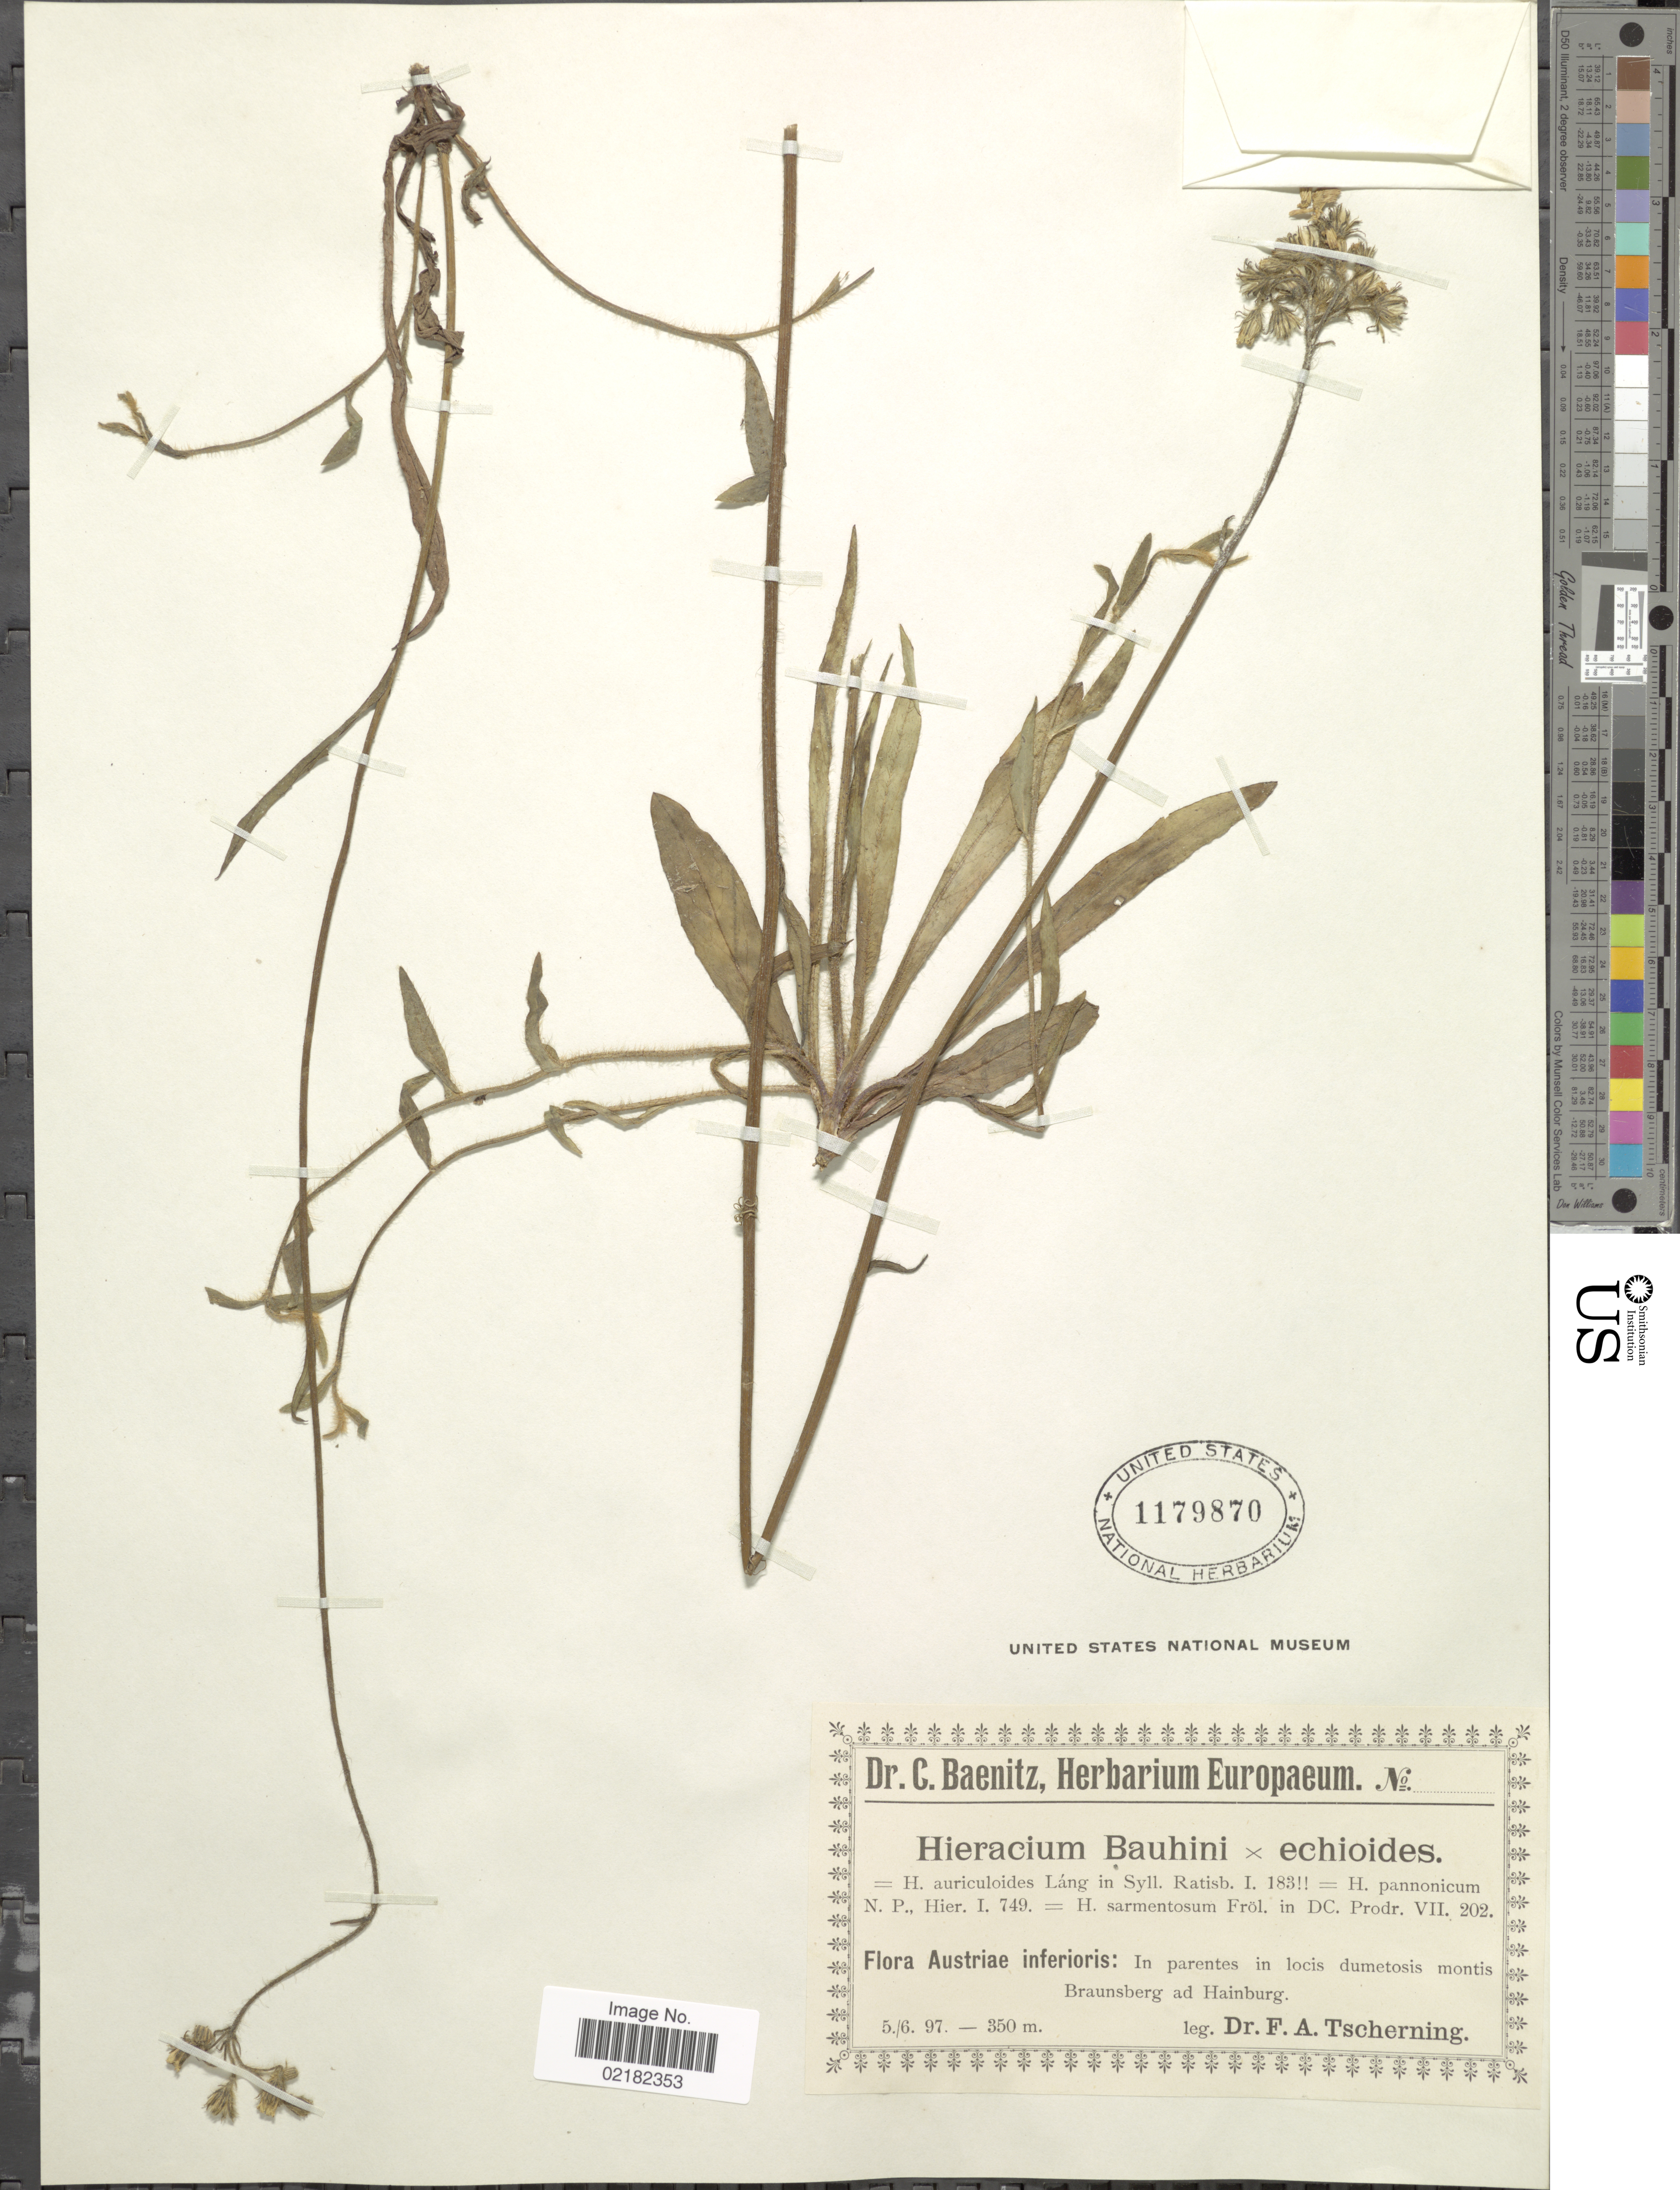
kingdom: Plantae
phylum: Tracheophyta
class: Magnoliopsida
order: Asterales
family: Asteraceae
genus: Hieracium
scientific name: Hieracium bauhini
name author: Schult.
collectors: F. A. Tscherning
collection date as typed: Transcribed d/m/y: 5/6/97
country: Austria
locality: Austria inferioris: in parentes in locis dumetosis montis Braunsberg ad Hainburg.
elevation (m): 350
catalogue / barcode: US 1179870